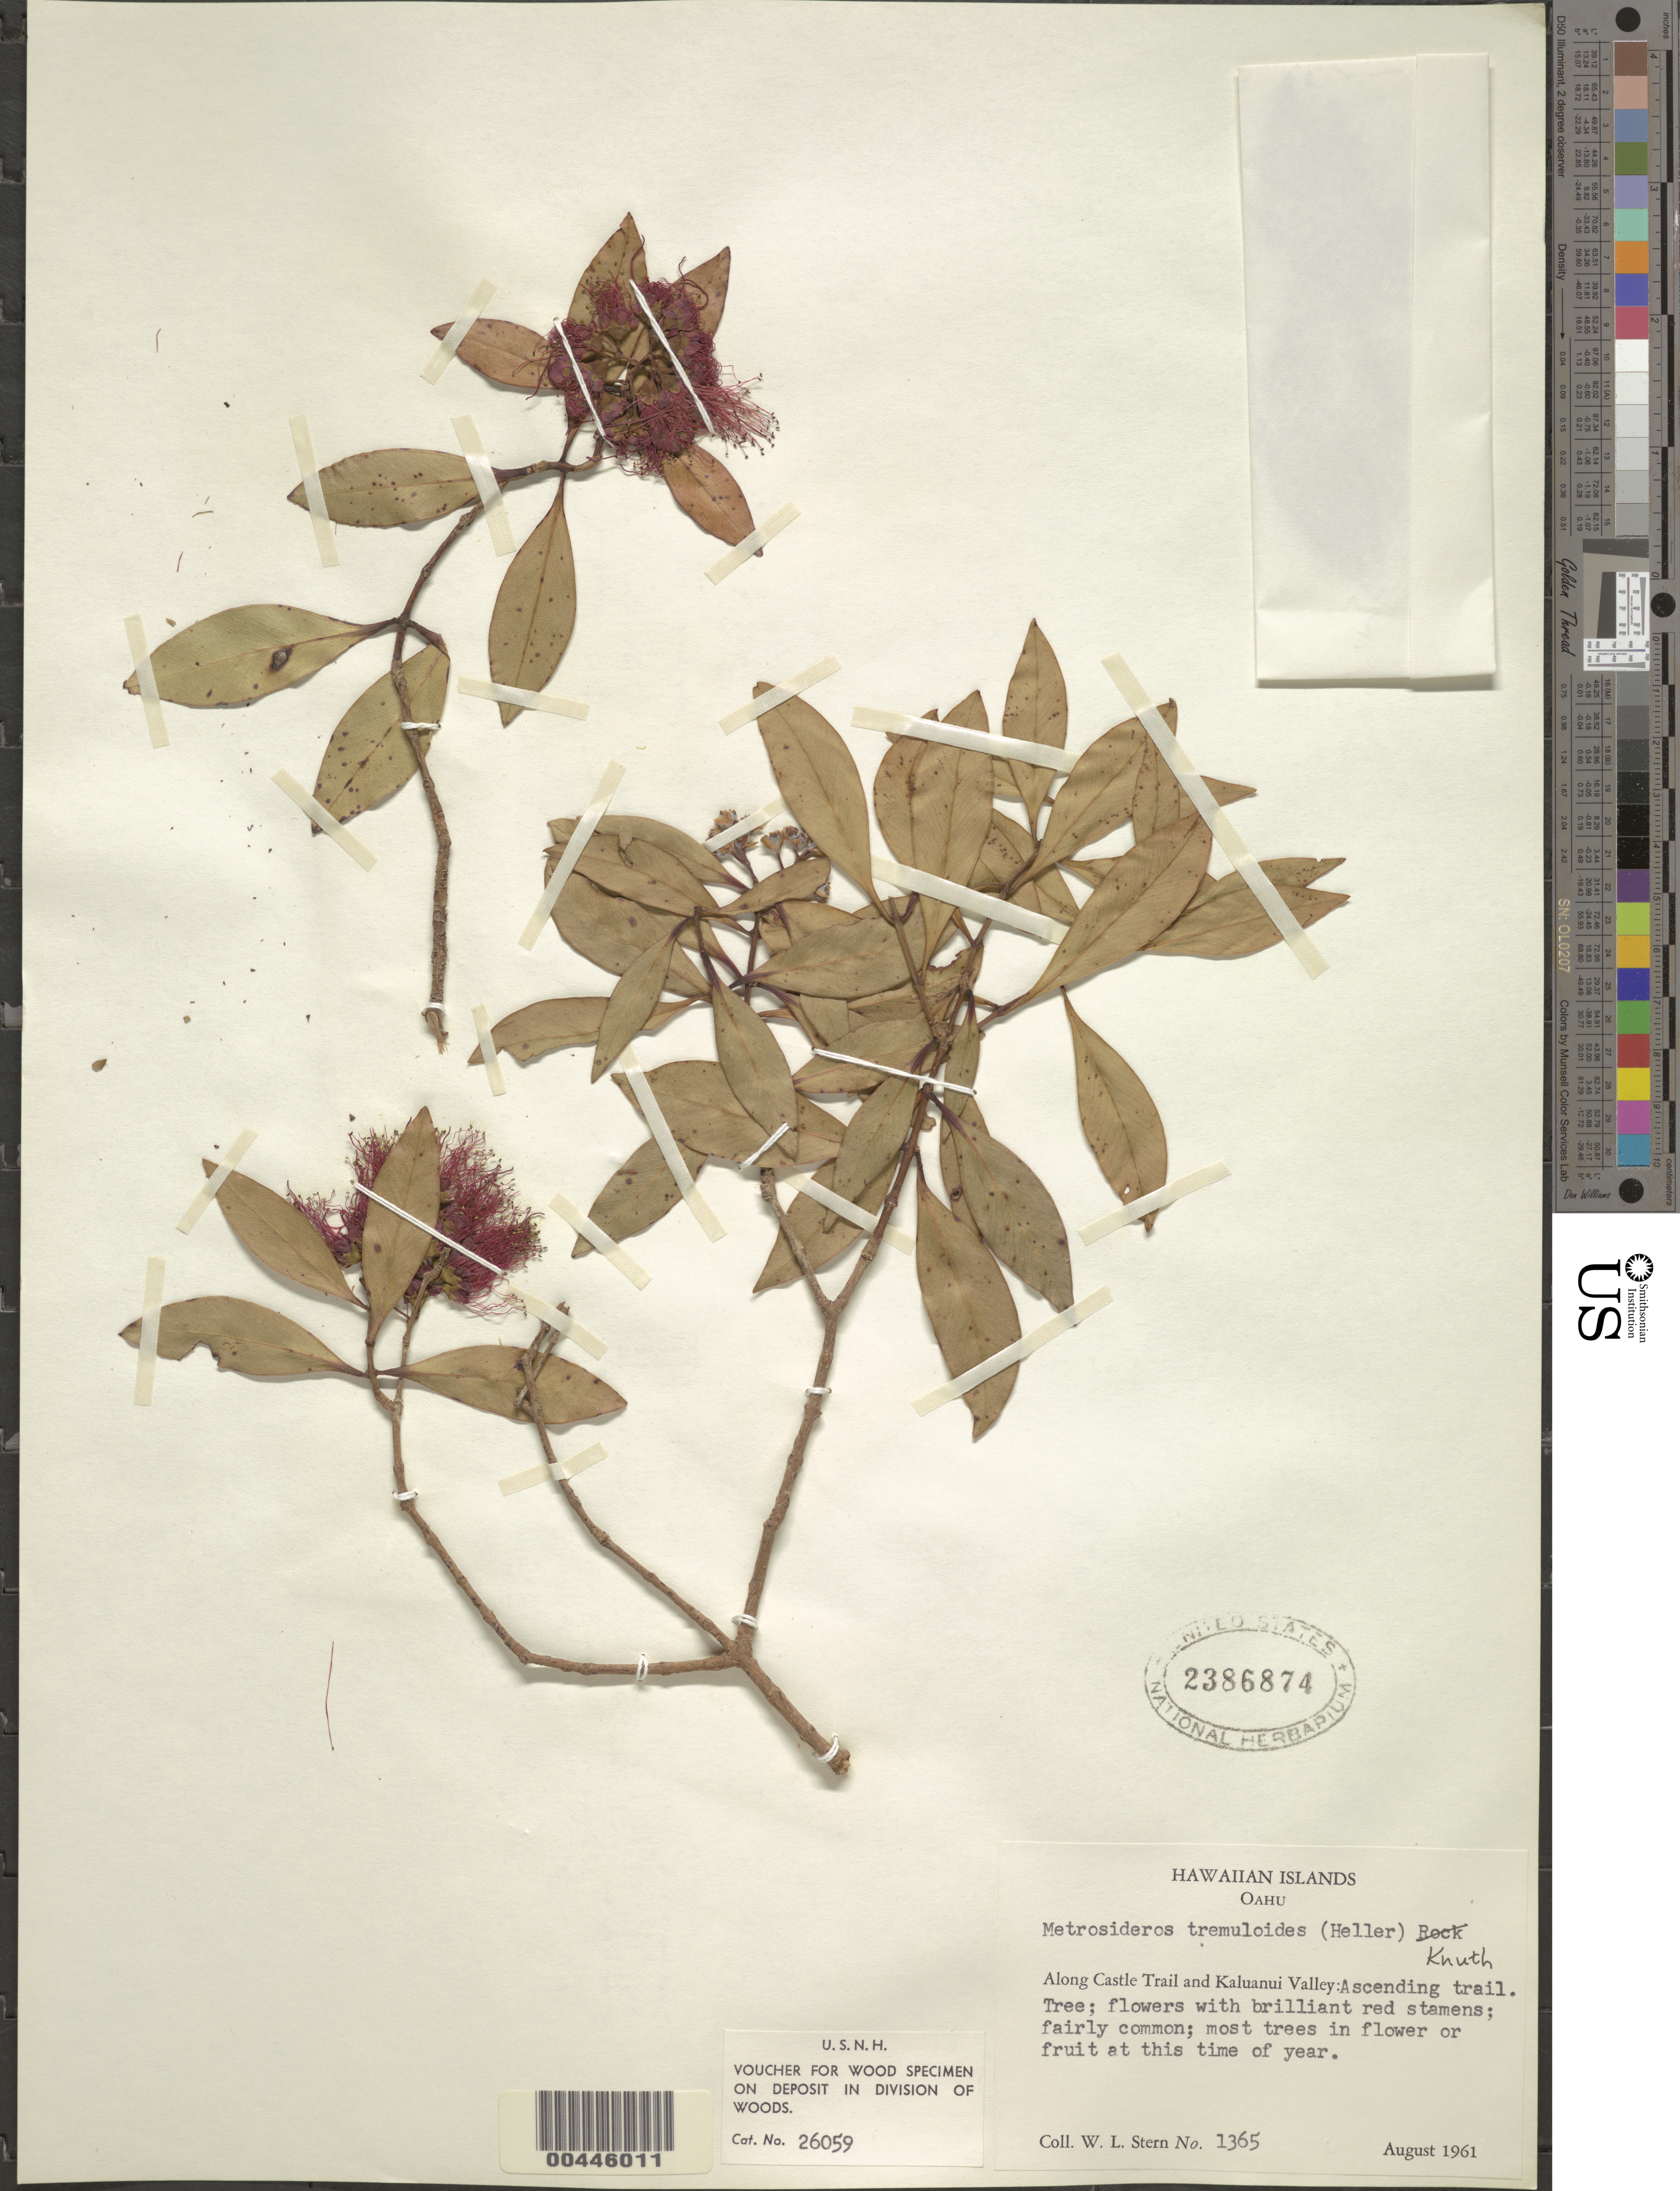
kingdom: Plantae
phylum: Tracheophyta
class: Magnoliopsida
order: Myrtales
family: Myrtaceae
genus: Metrosideros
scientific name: Metrosideros tremuloides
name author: (A. Heller) Knuth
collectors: W. L. Stern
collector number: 1365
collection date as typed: Aug 1961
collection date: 1961-08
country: United States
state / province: Hawaii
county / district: Honolulu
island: Oahu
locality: Along Castle Trail and Kaluanui Valley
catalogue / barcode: US 2386874